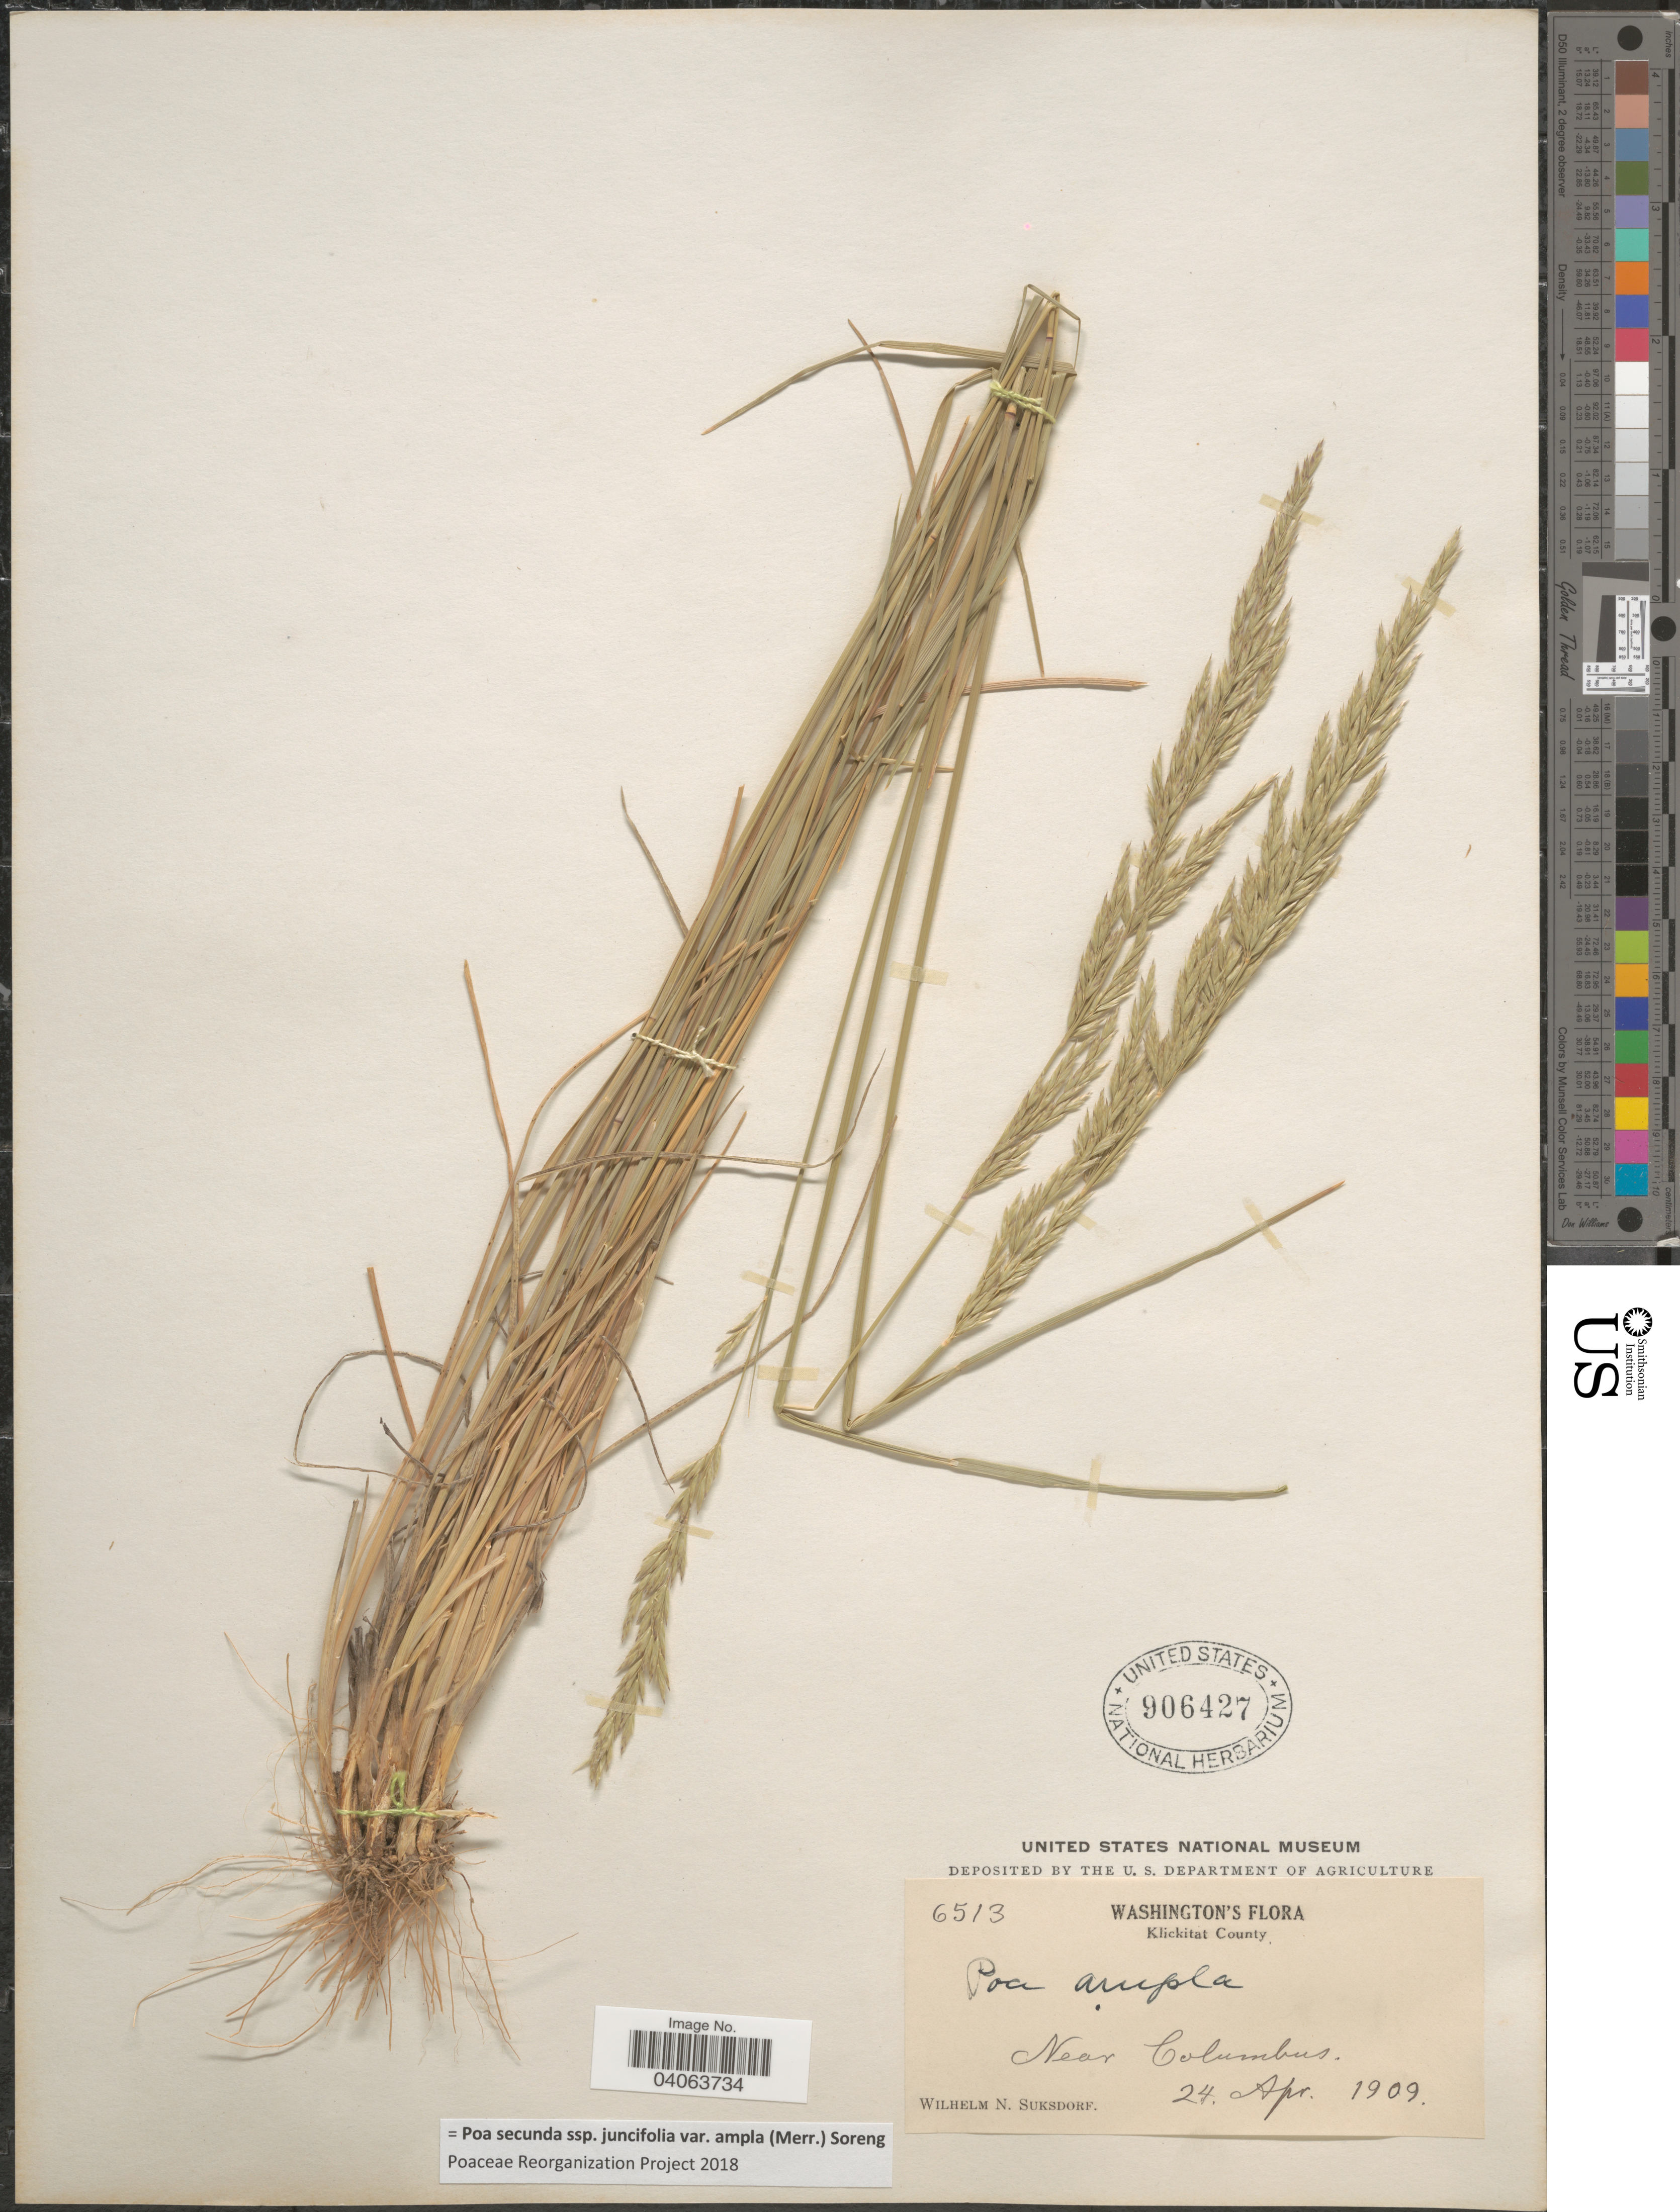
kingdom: Plantae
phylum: Tracheophyta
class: Liliopsida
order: Poales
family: Poaceae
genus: Poa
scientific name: Poa secunda subsp. juncifolia var. ampla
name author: (Merr.) Soreng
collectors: W. N. Suksdorf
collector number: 6513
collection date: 1909-04-24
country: United States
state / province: Washington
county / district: Klickitat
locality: Klickitat County. Near Columbus.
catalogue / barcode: US 906427